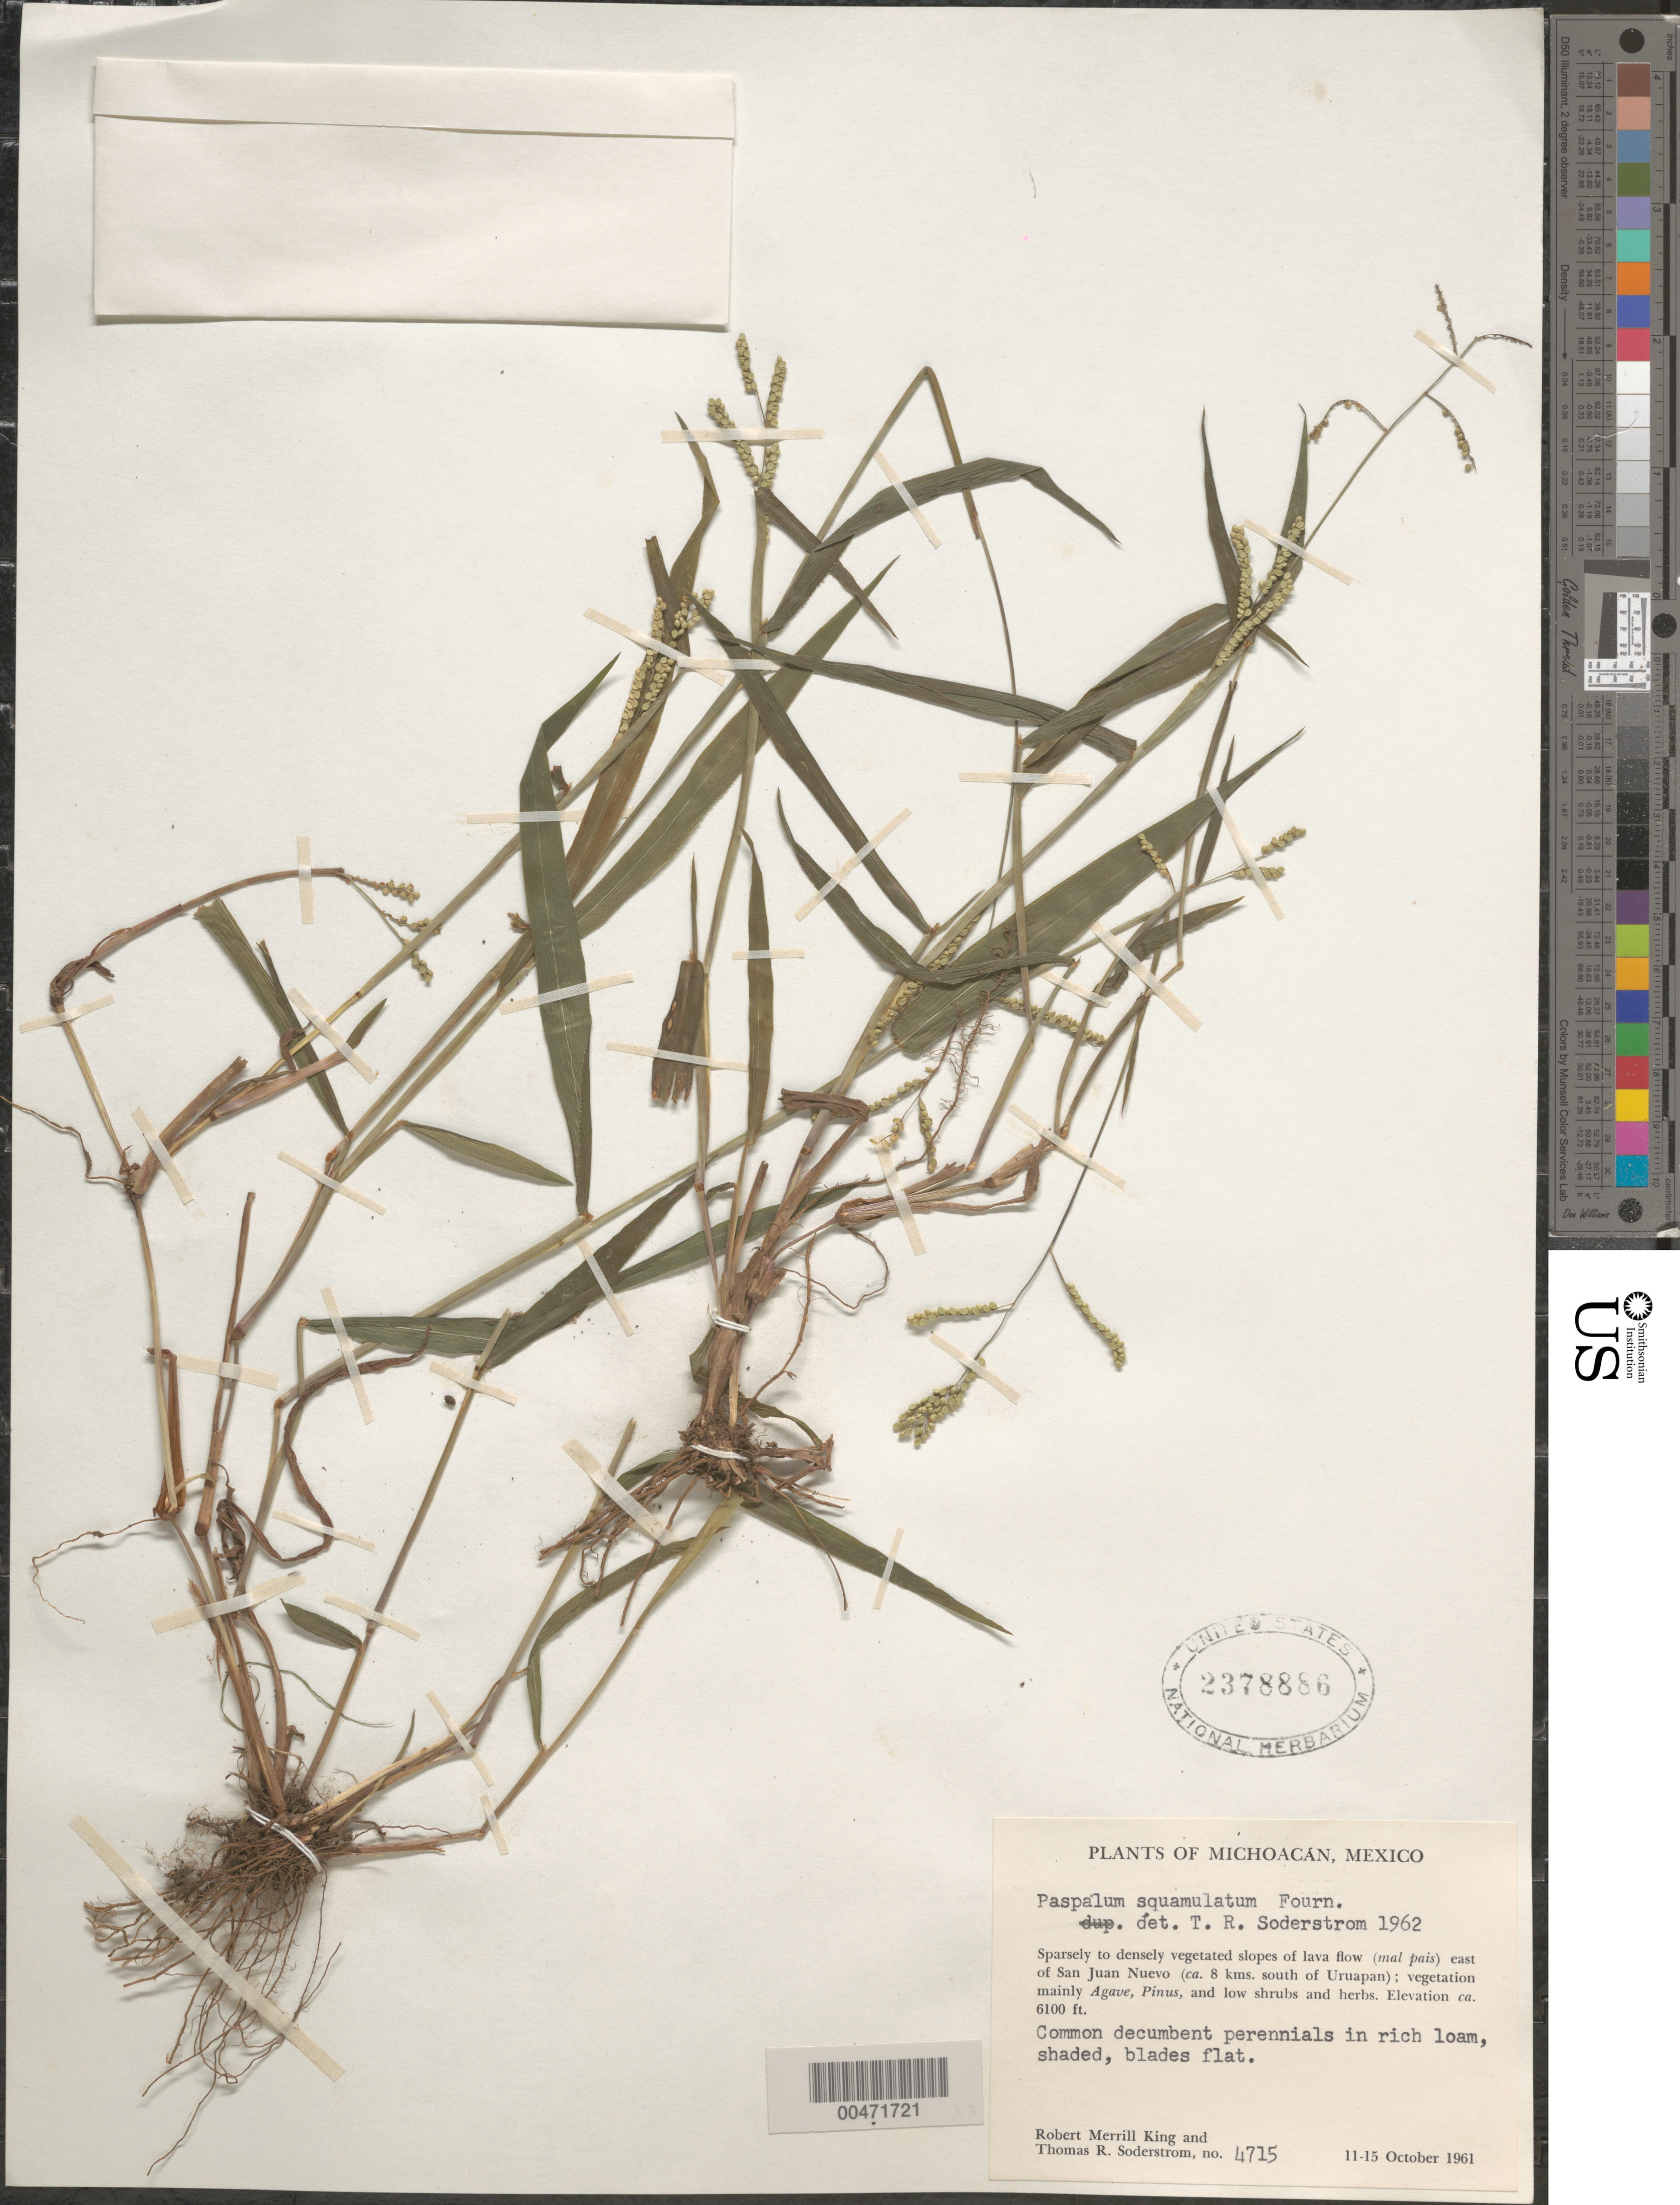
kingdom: Plantae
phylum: Tracheophyta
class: Liliopsida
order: Poales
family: Poaceae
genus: Paspalum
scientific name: Paspalum squamulatum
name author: E. Fourn.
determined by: Soderstrom, T. R.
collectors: R. M. King & T. R. Soderstrom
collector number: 4715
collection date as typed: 11 Oct 1961 to 15 Oct 1961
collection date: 1961-10-11/1961-10-15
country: Mexico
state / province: Michoacán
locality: E of San Juan Nuevo (ca. 8 km S of Uruapan)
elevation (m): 1859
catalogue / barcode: US 2378886